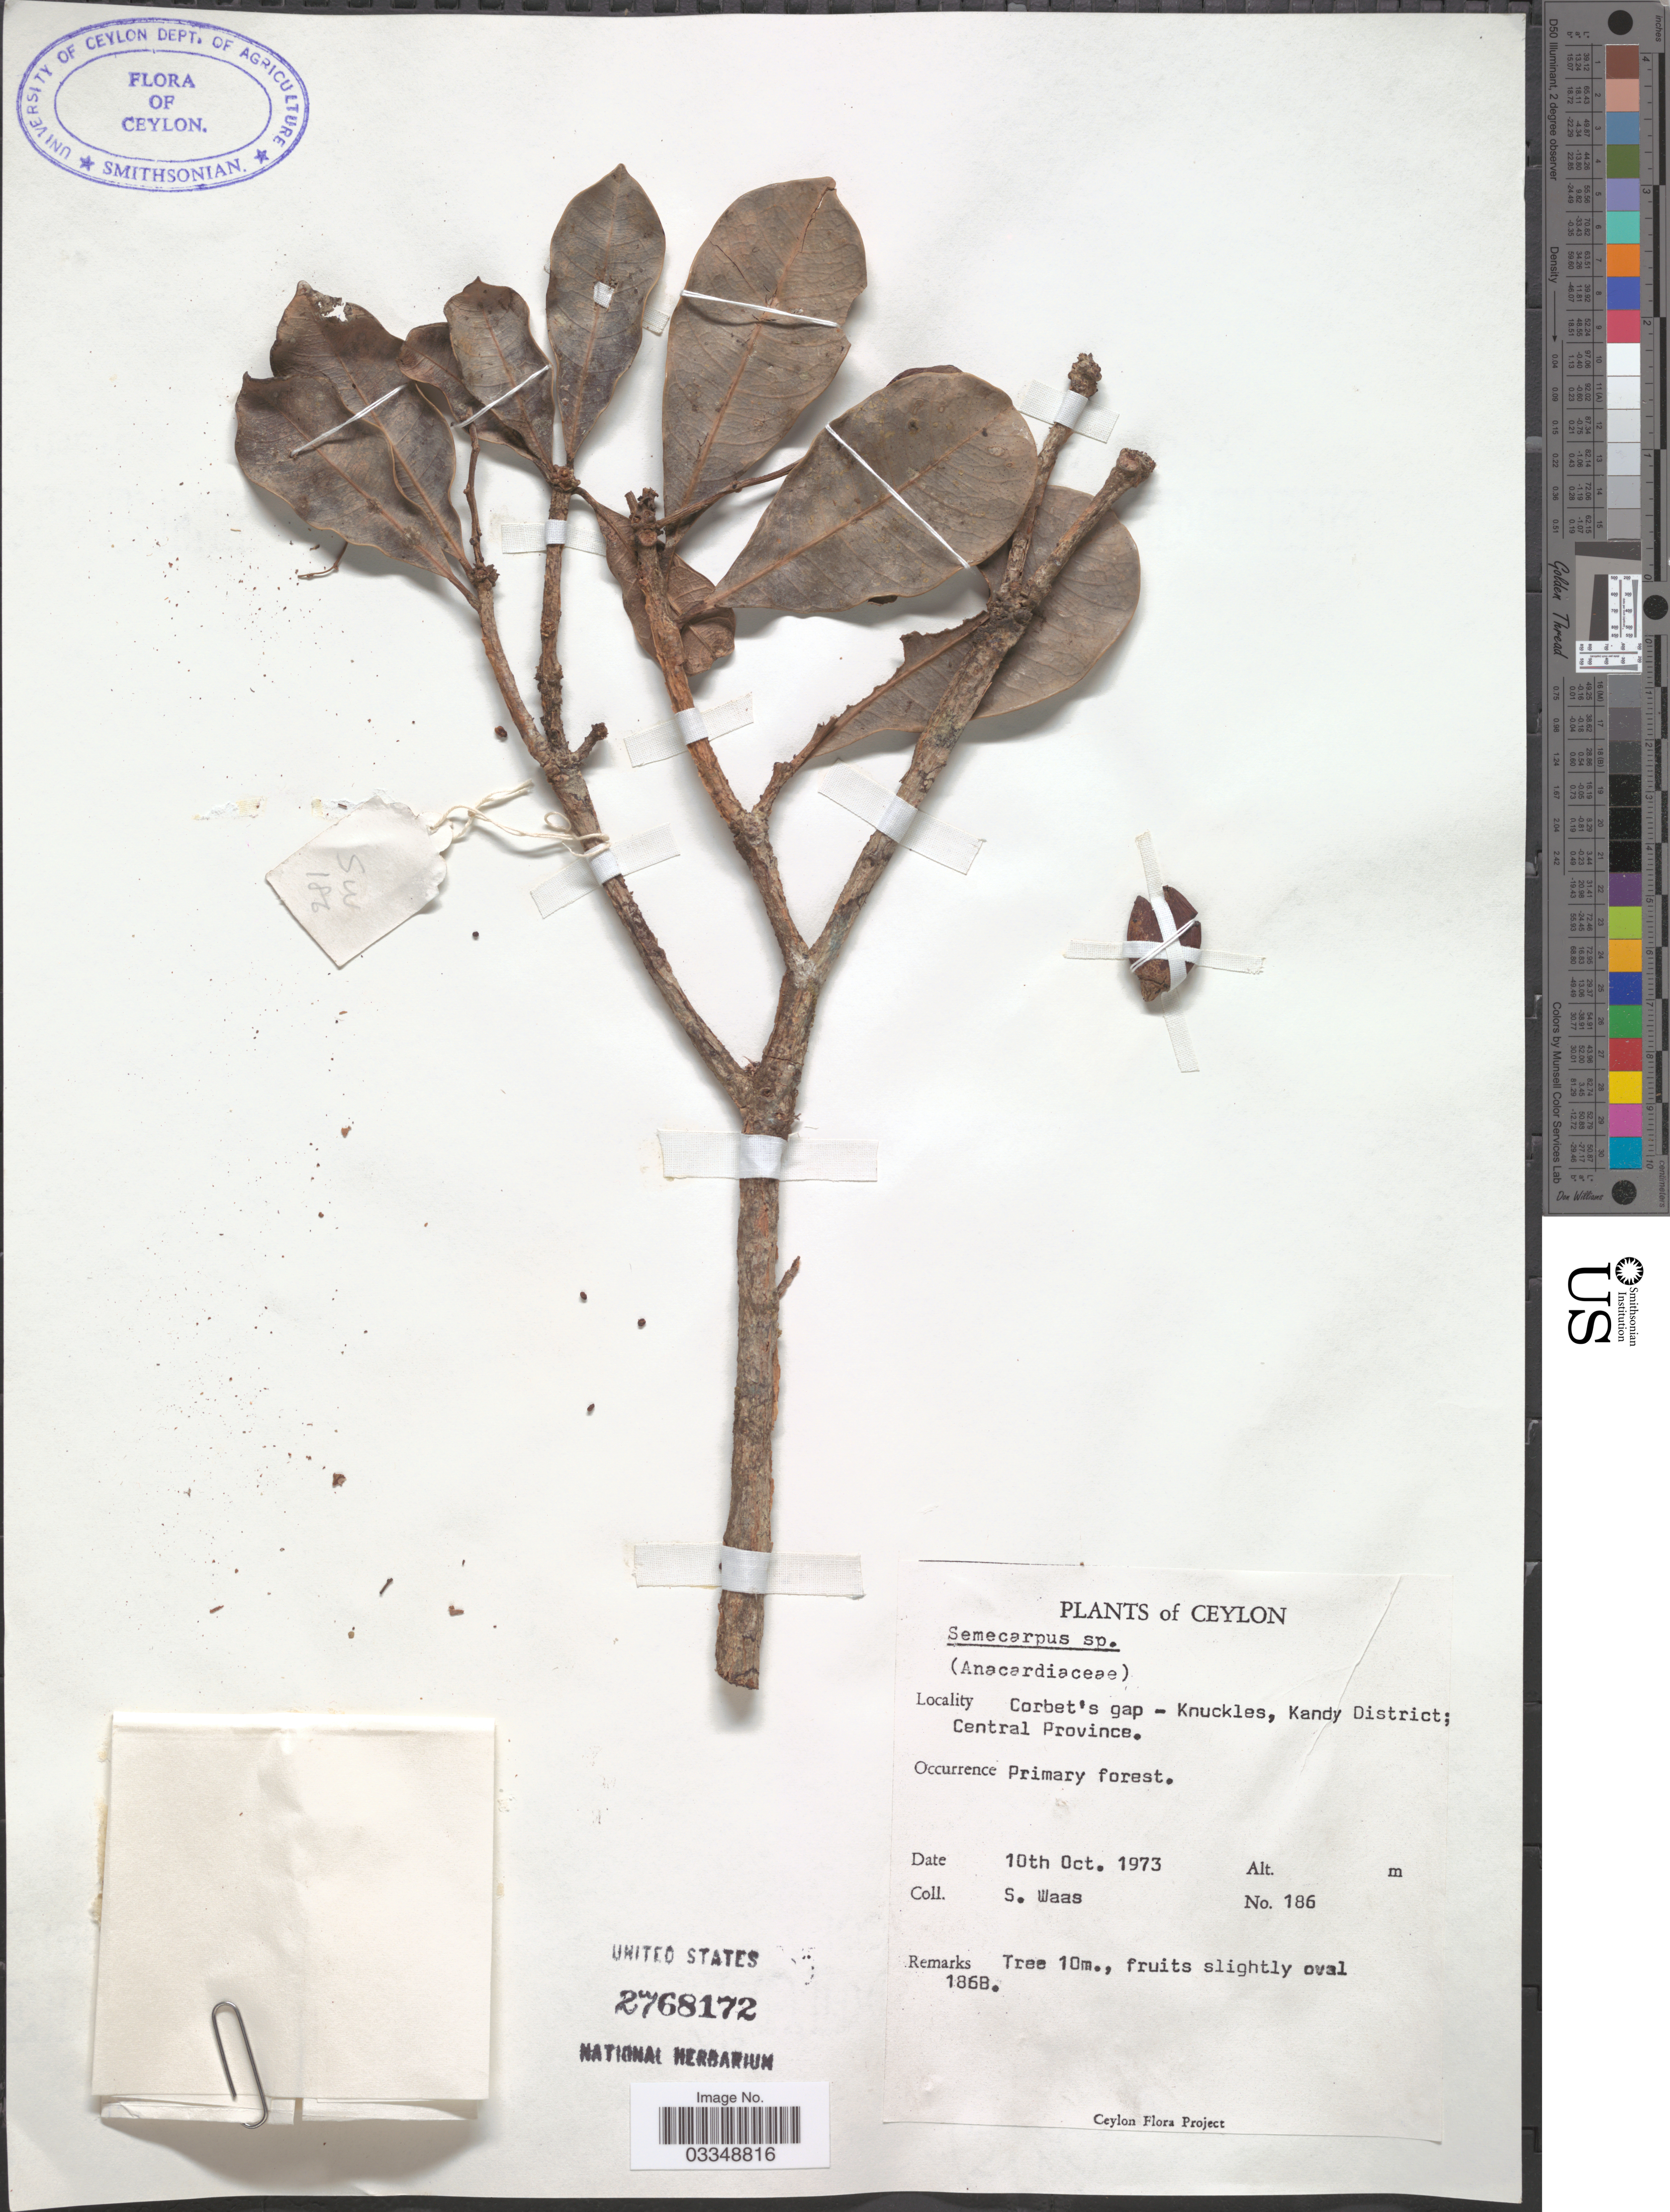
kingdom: Plantae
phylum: Tracheophyta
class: Magnoliopsida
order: Sapindales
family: Anacardiaceae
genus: Semecarpus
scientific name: Semecarpus sp.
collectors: S. Waas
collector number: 186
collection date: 1973-10-10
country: Sri Lanka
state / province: Central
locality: Ceylon. Corbet's gap, Knuckles; Kandy District.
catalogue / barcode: US 2768172